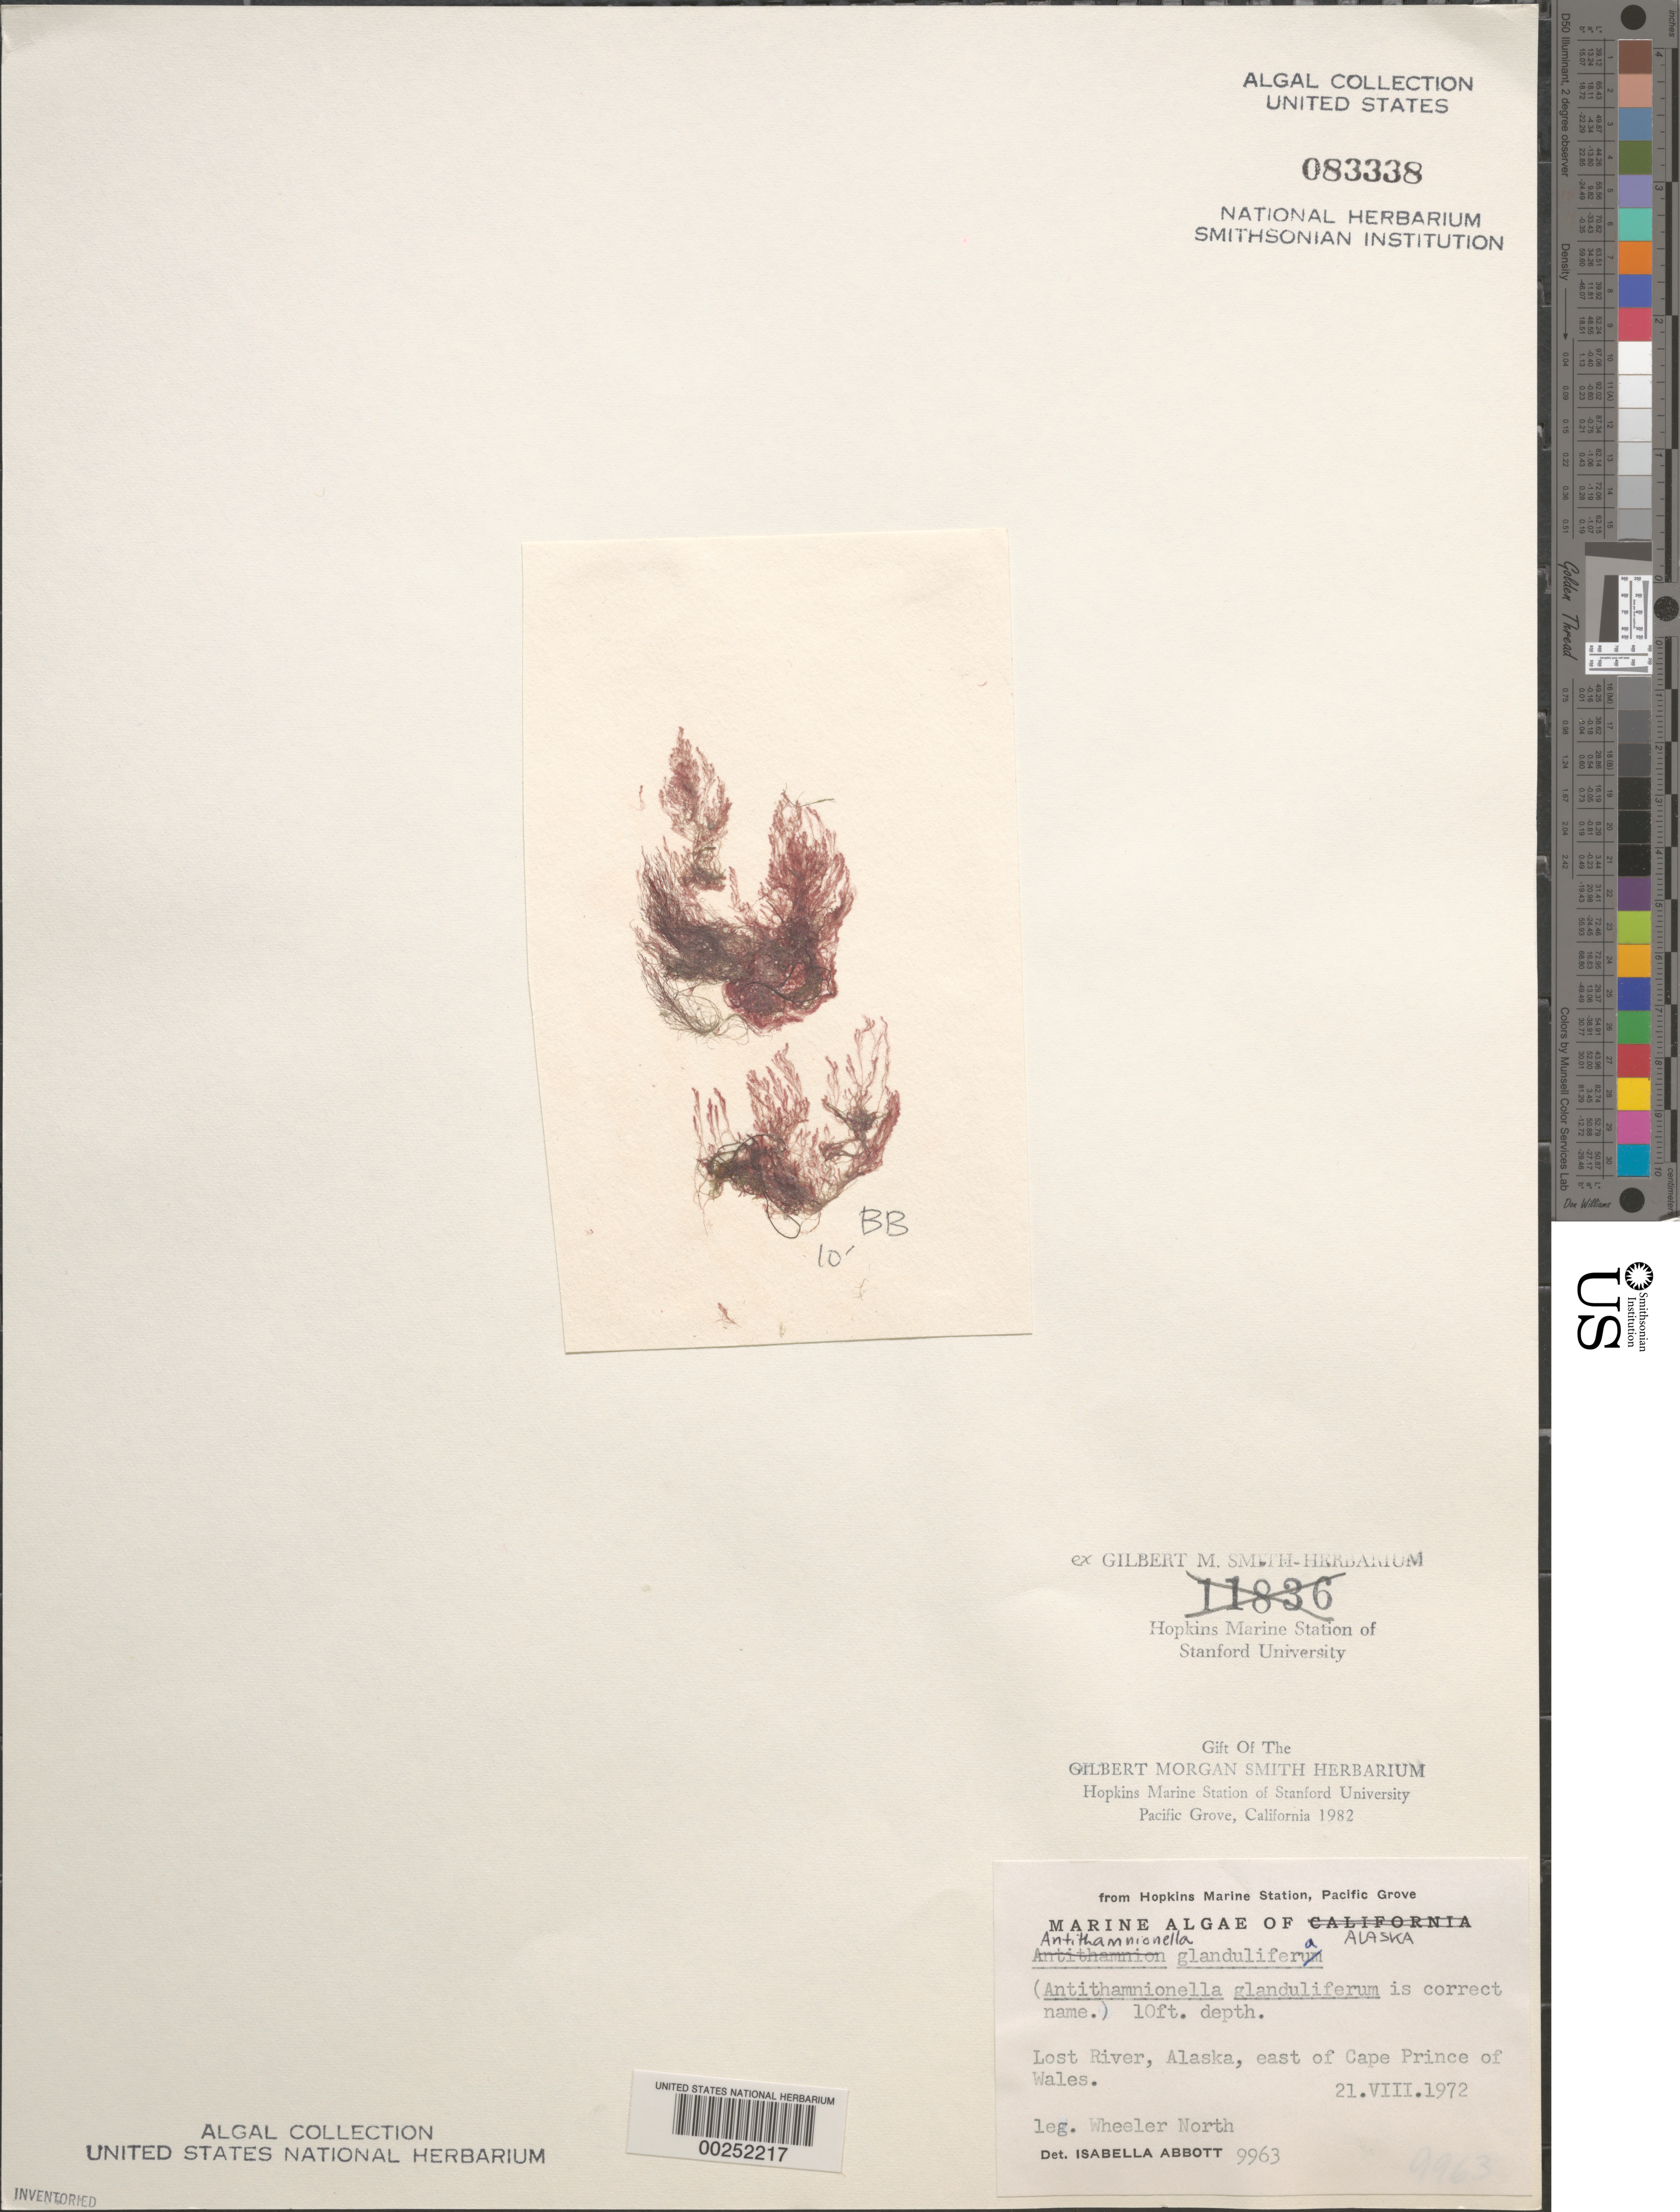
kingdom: Plantae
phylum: Rhodophyta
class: Florideophyceae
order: Ceramiales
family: Ceramiaceae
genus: Antithamnionella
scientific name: Antithamnionella spirographidis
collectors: W. North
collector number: IAA 9963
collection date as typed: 21 Aug 1972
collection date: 1972-08-21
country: United States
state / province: Alaska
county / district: Nome Division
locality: Lost River, east of Cape Prince of Wales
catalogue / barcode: US 83338